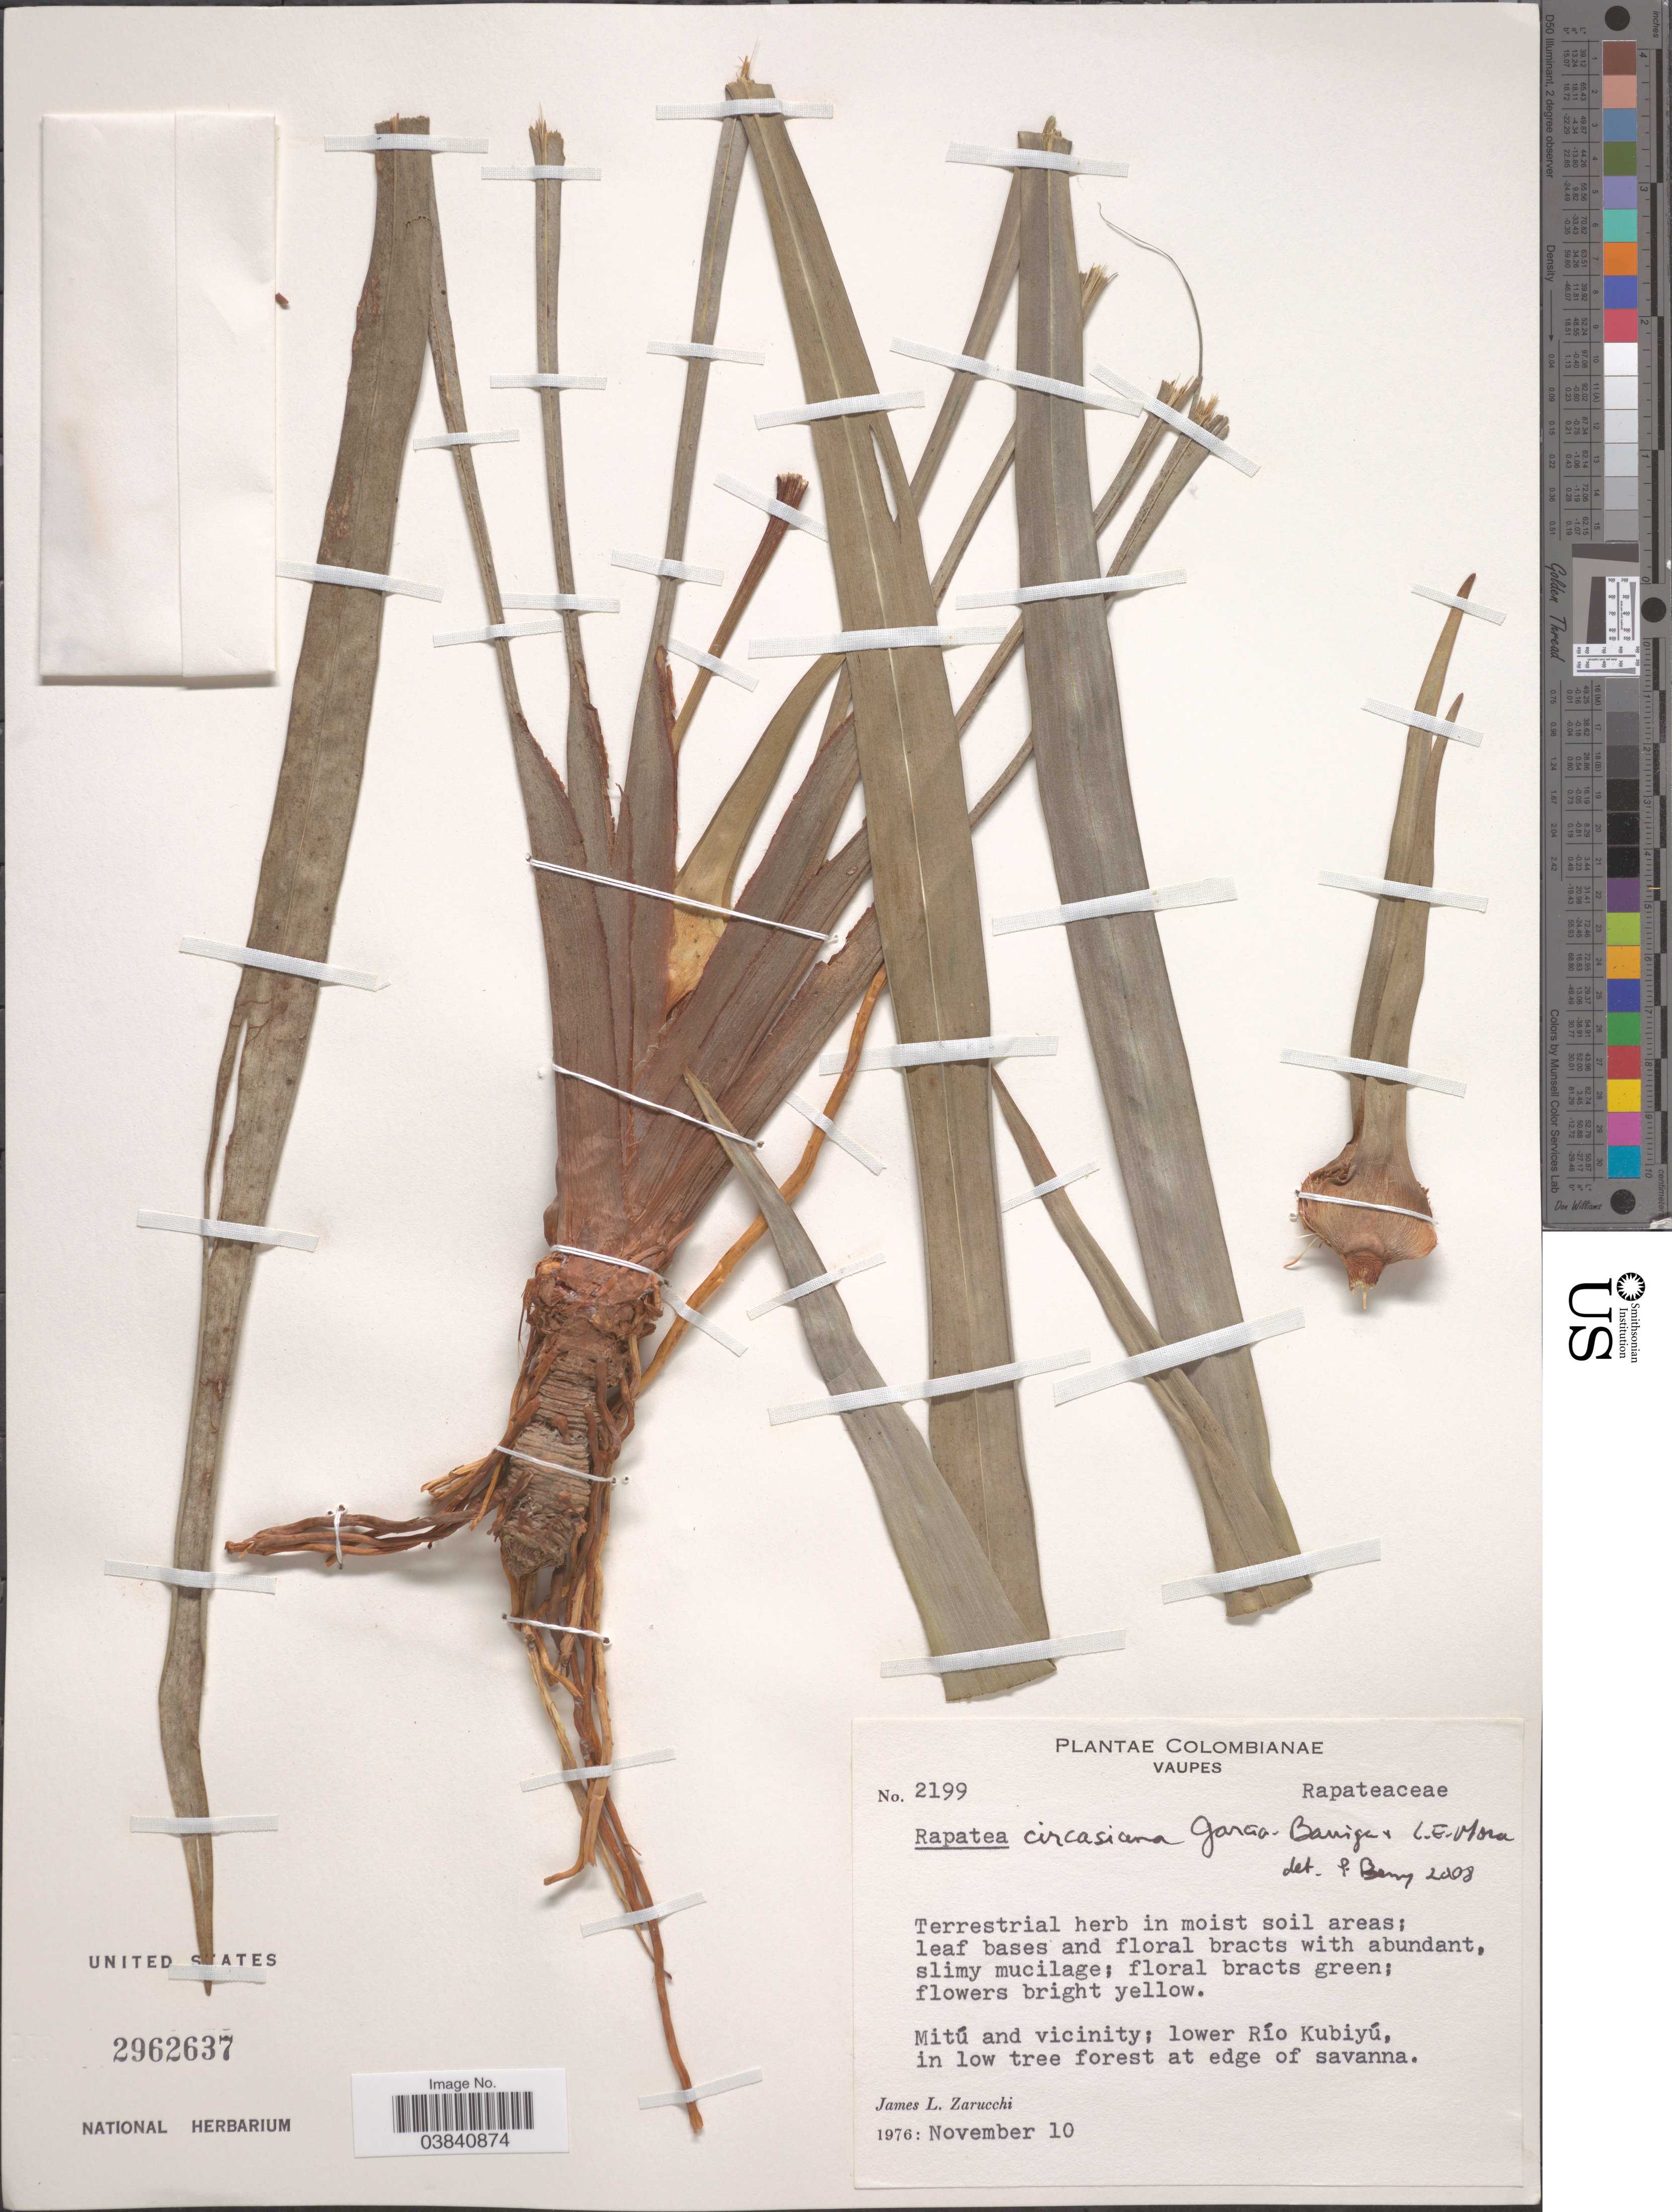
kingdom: Plantae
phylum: Tracheophyta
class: Liliopsida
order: Poales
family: Rapateaceae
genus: Rapatea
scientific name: Rapatea circasiana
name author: García-Barr. & L.E. Mora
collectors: J. L. Zarucchi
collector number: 2199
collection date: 1976-11-10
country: Colombia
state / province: Vaupés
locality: Mitú and vicinity; lower Río Kubiyú.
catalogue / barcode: US 2962637